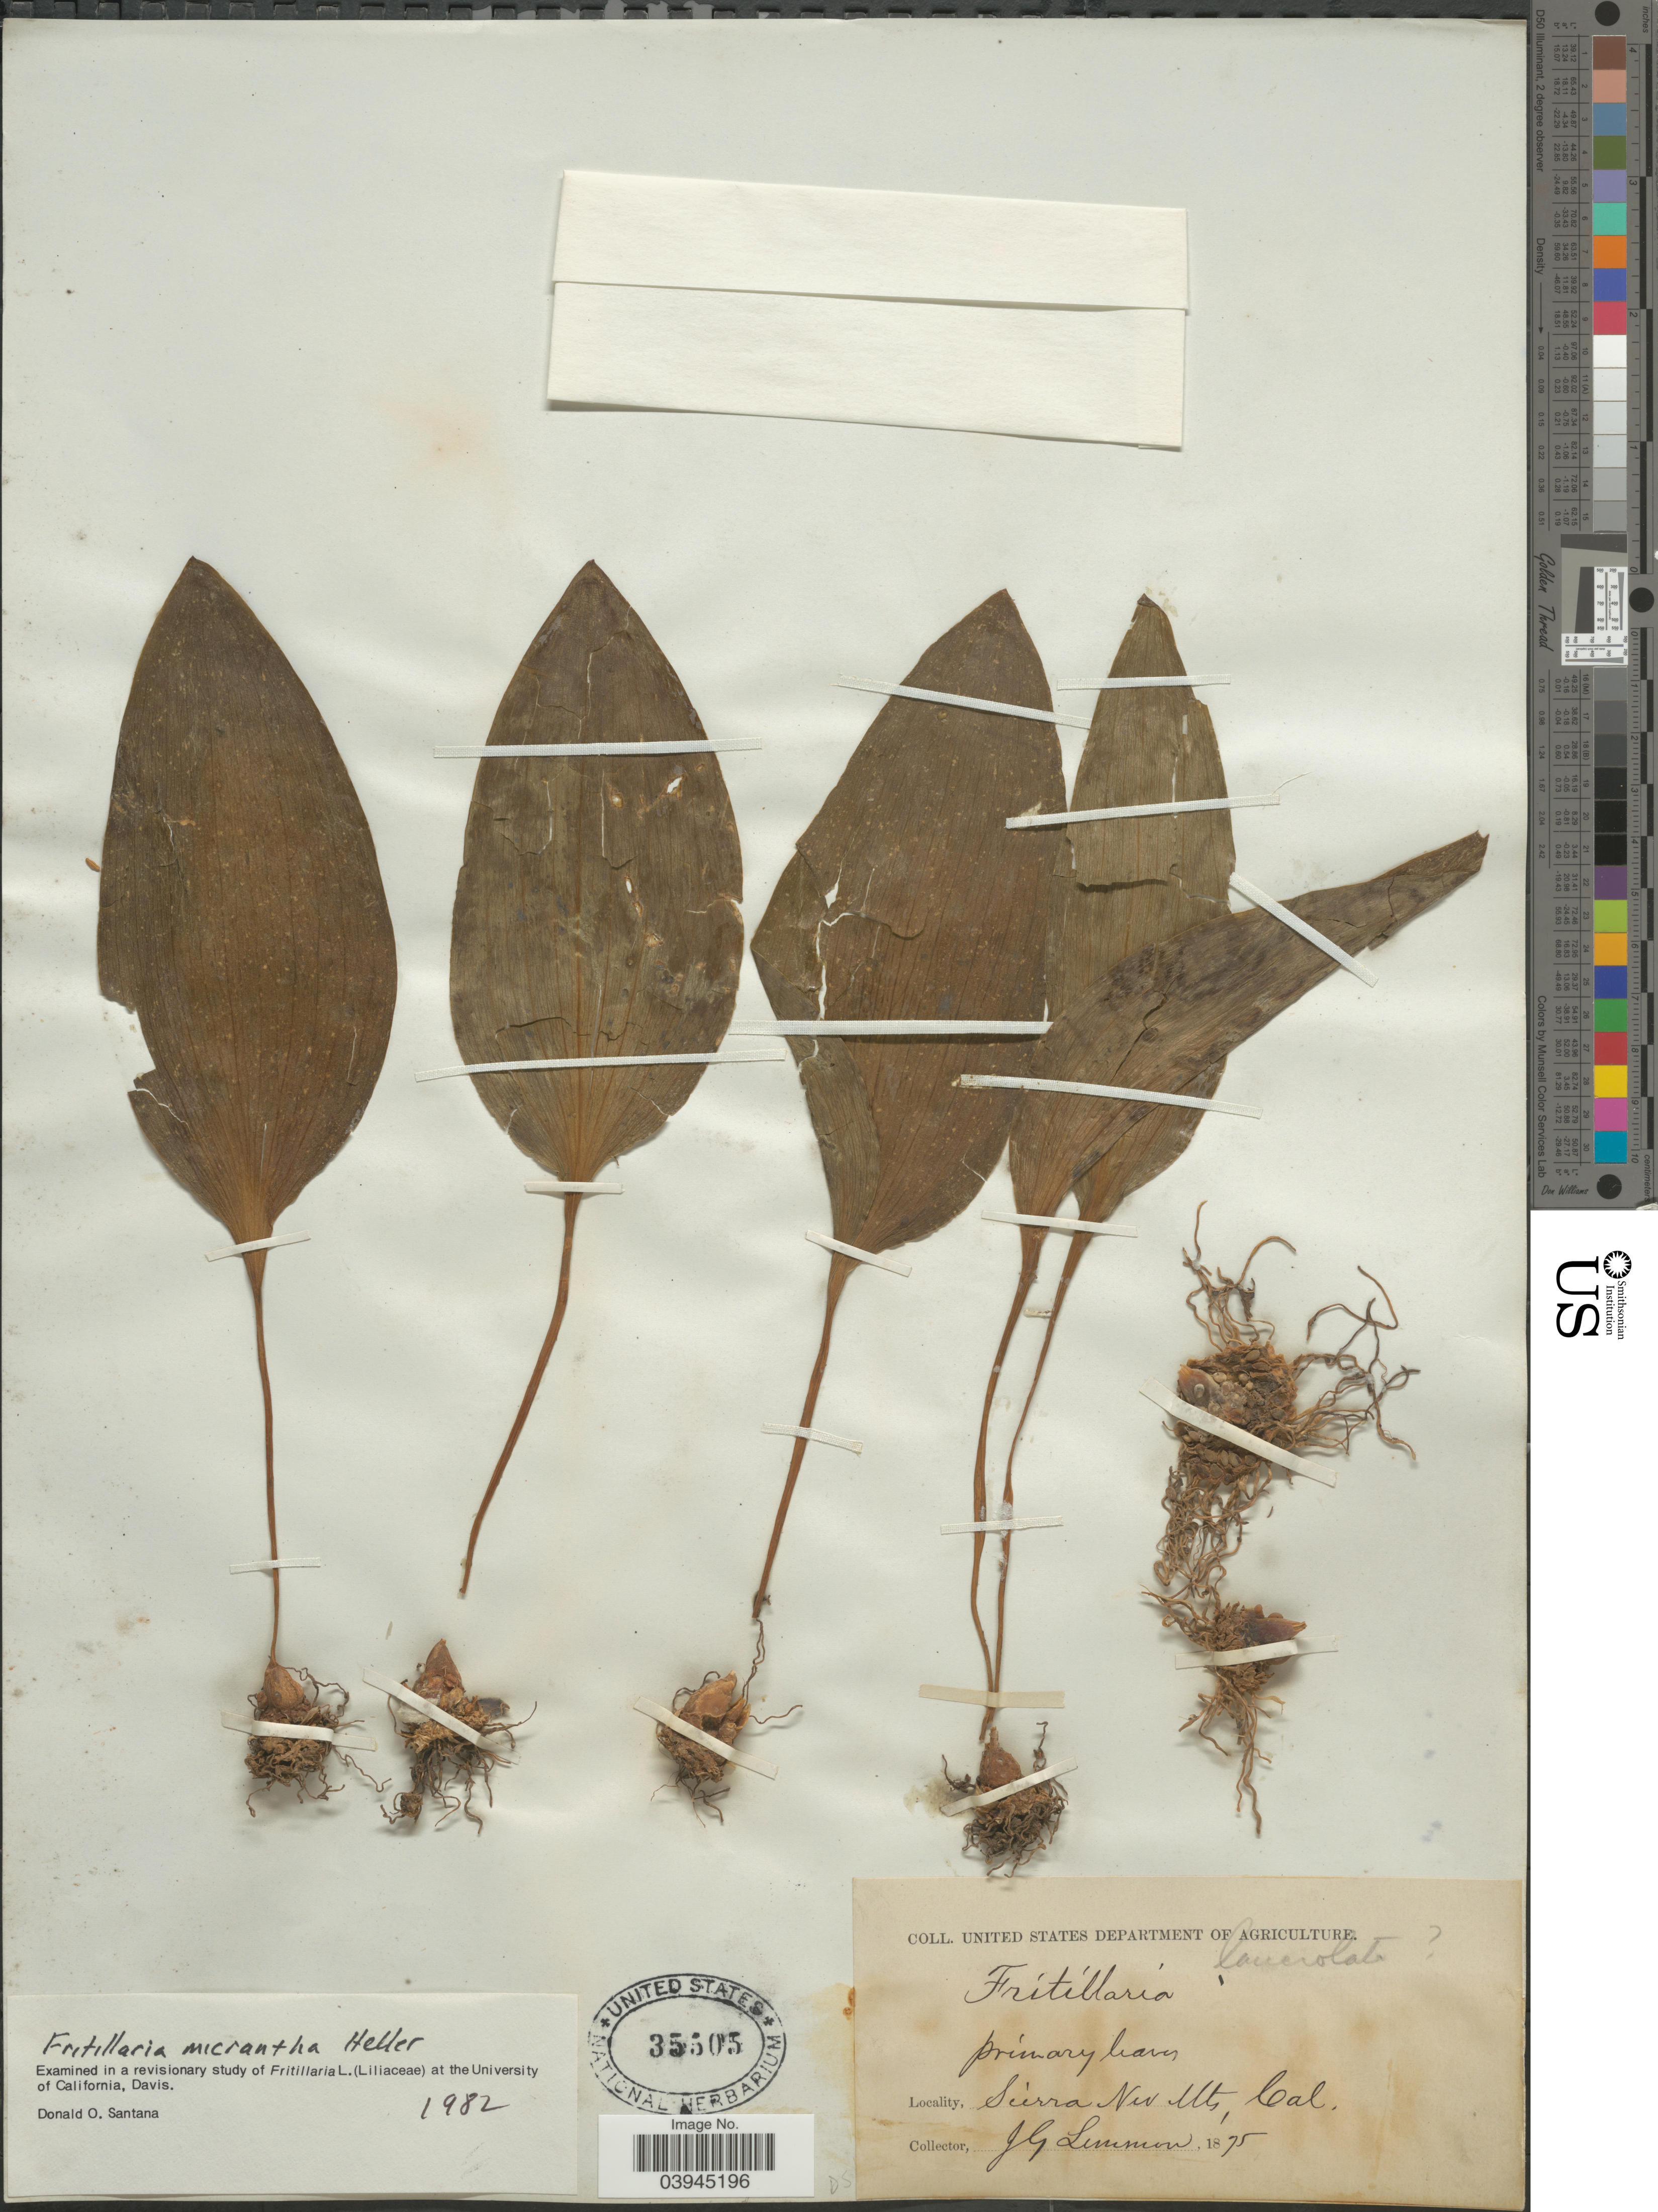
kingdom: Plantae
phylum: Tracheophyta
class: Liliopsida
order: Liliales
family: Liliaceae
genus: Fritillaria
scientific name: Fritillaria micrantha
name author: A. Heller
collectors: J. Lemmon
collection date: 1875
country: United States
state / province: California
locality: Sierra Nev. Mts.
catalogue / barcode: US 35505